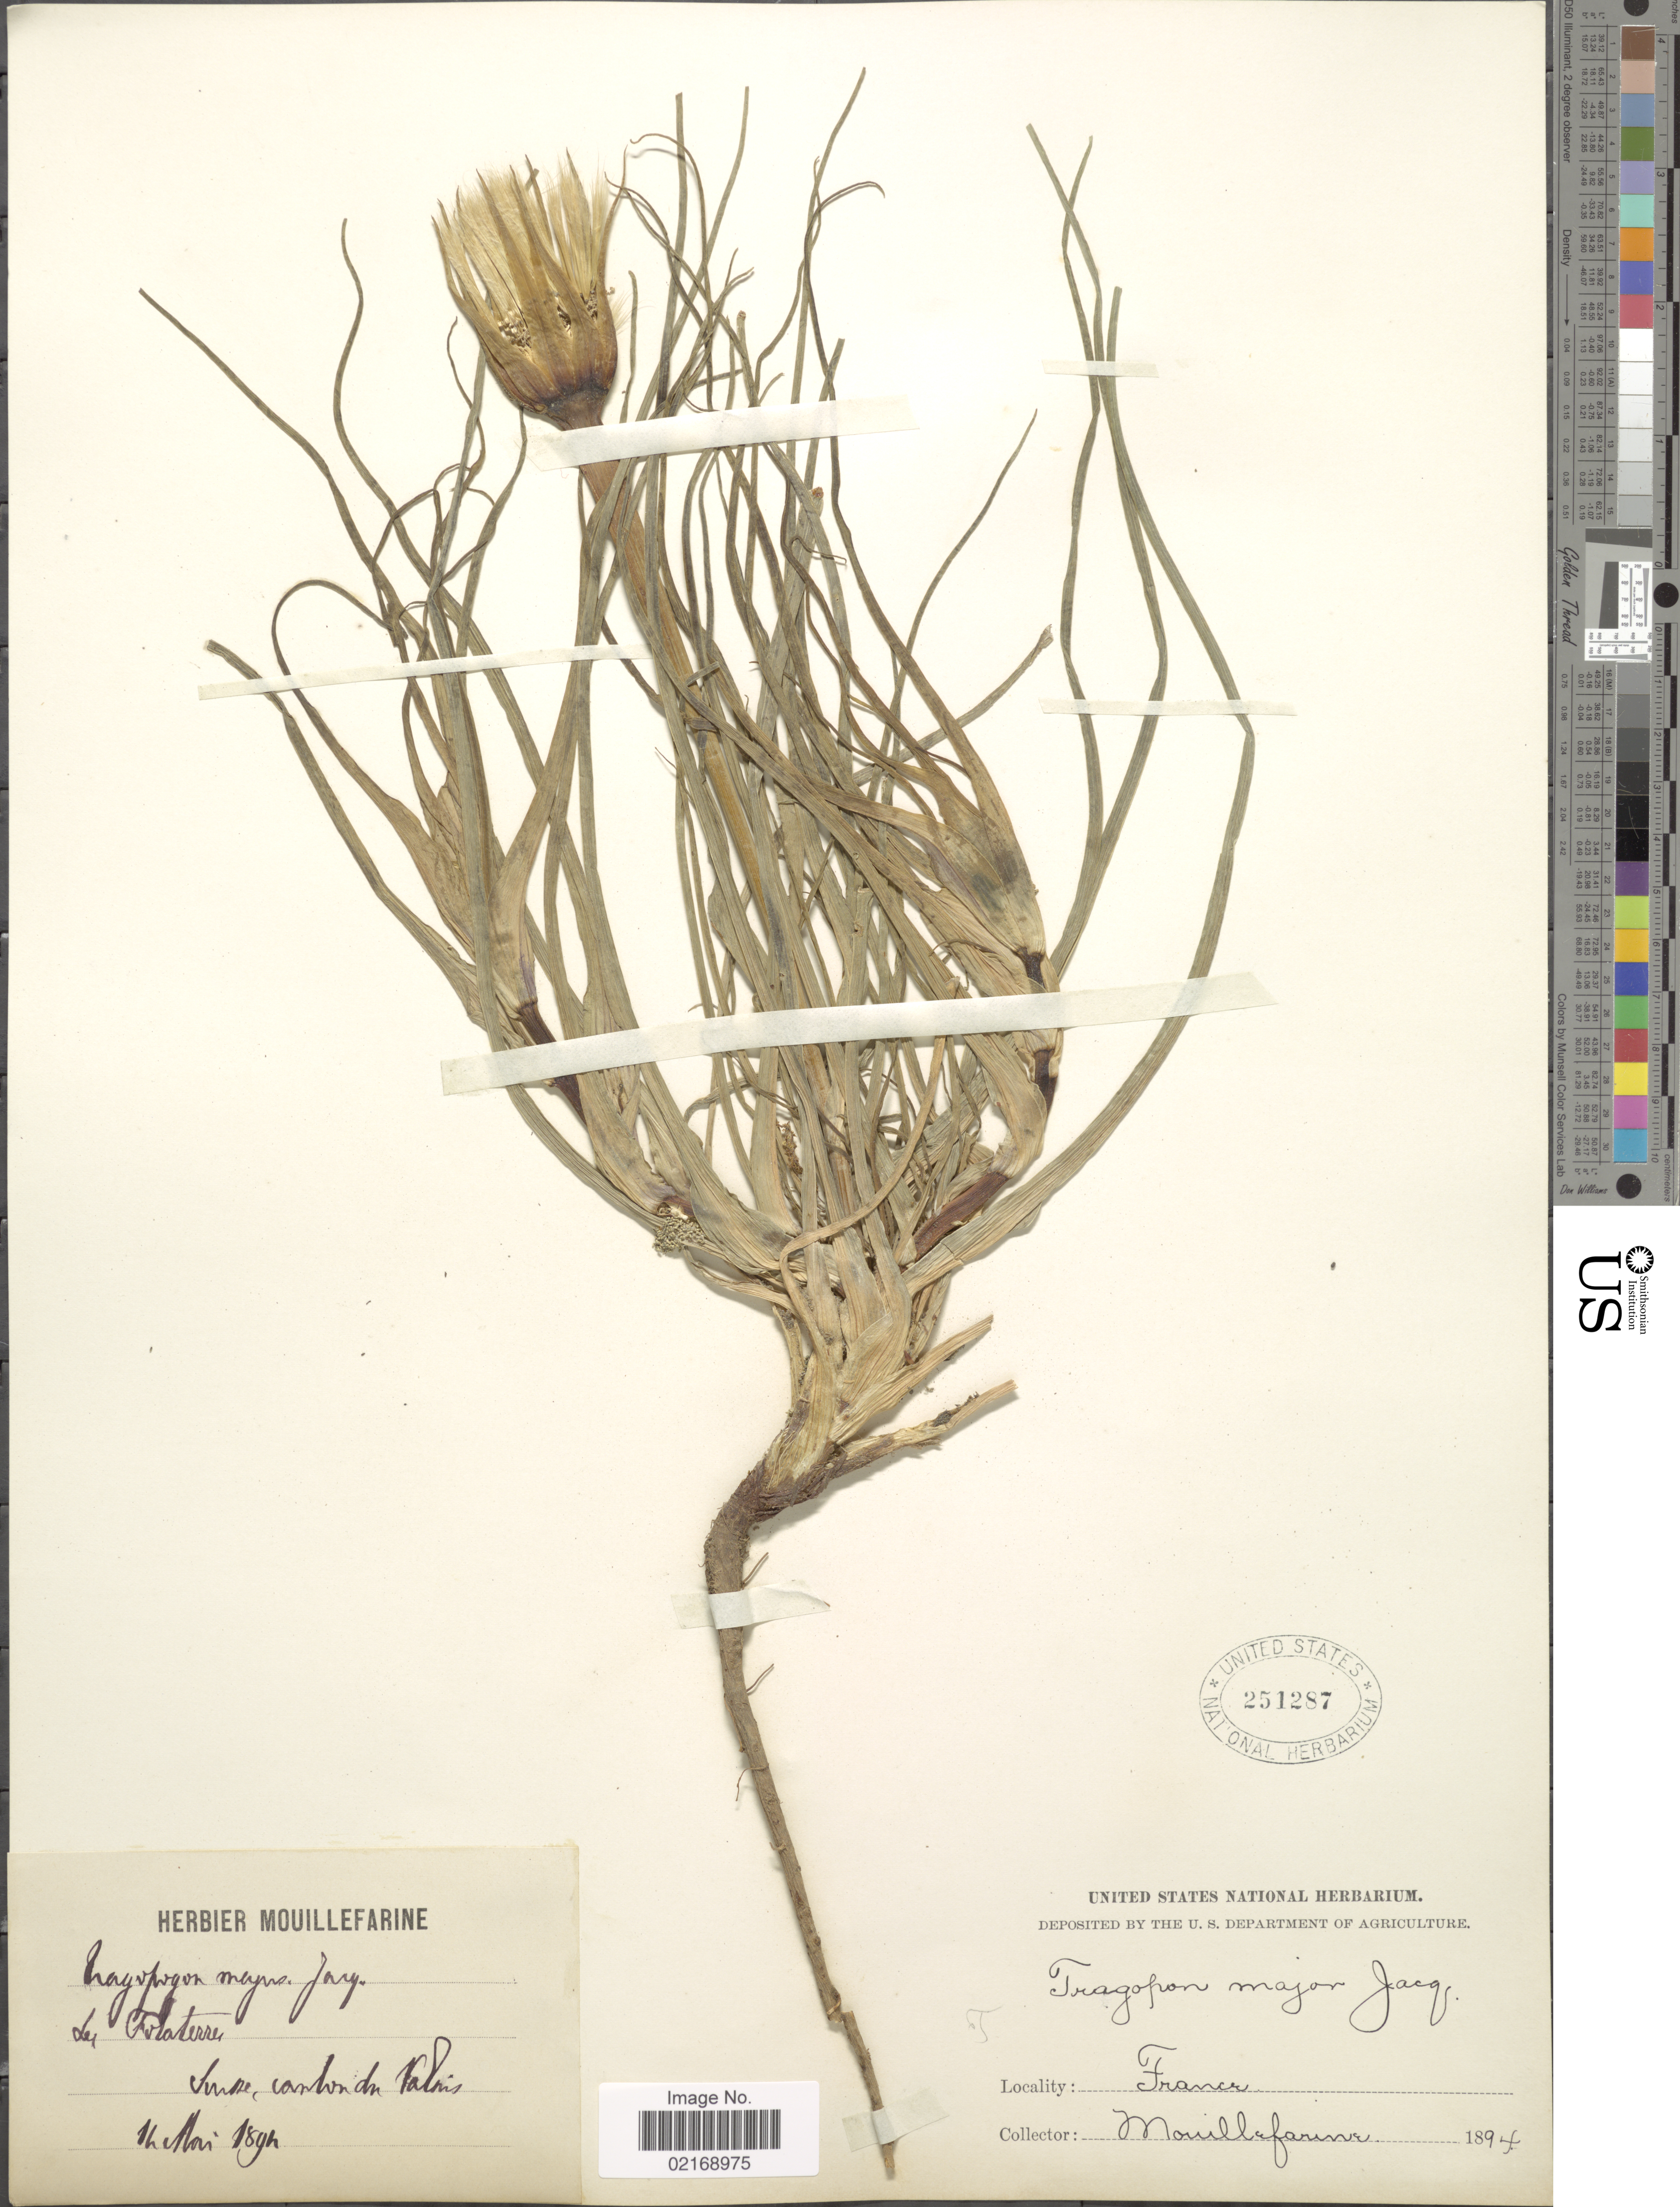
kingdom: Plantae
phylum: Tracheophyta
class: Magnoliopsida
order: Asterales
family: Asteraceae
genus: Tragopogon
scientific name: Tragopogon dubius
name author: Scop.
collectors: A. Mouillefarine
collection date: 1894-08-11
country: Switzerland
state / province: Valais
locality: Les Folaterres, canton du Valais, Suisse.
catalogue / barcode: US 251287